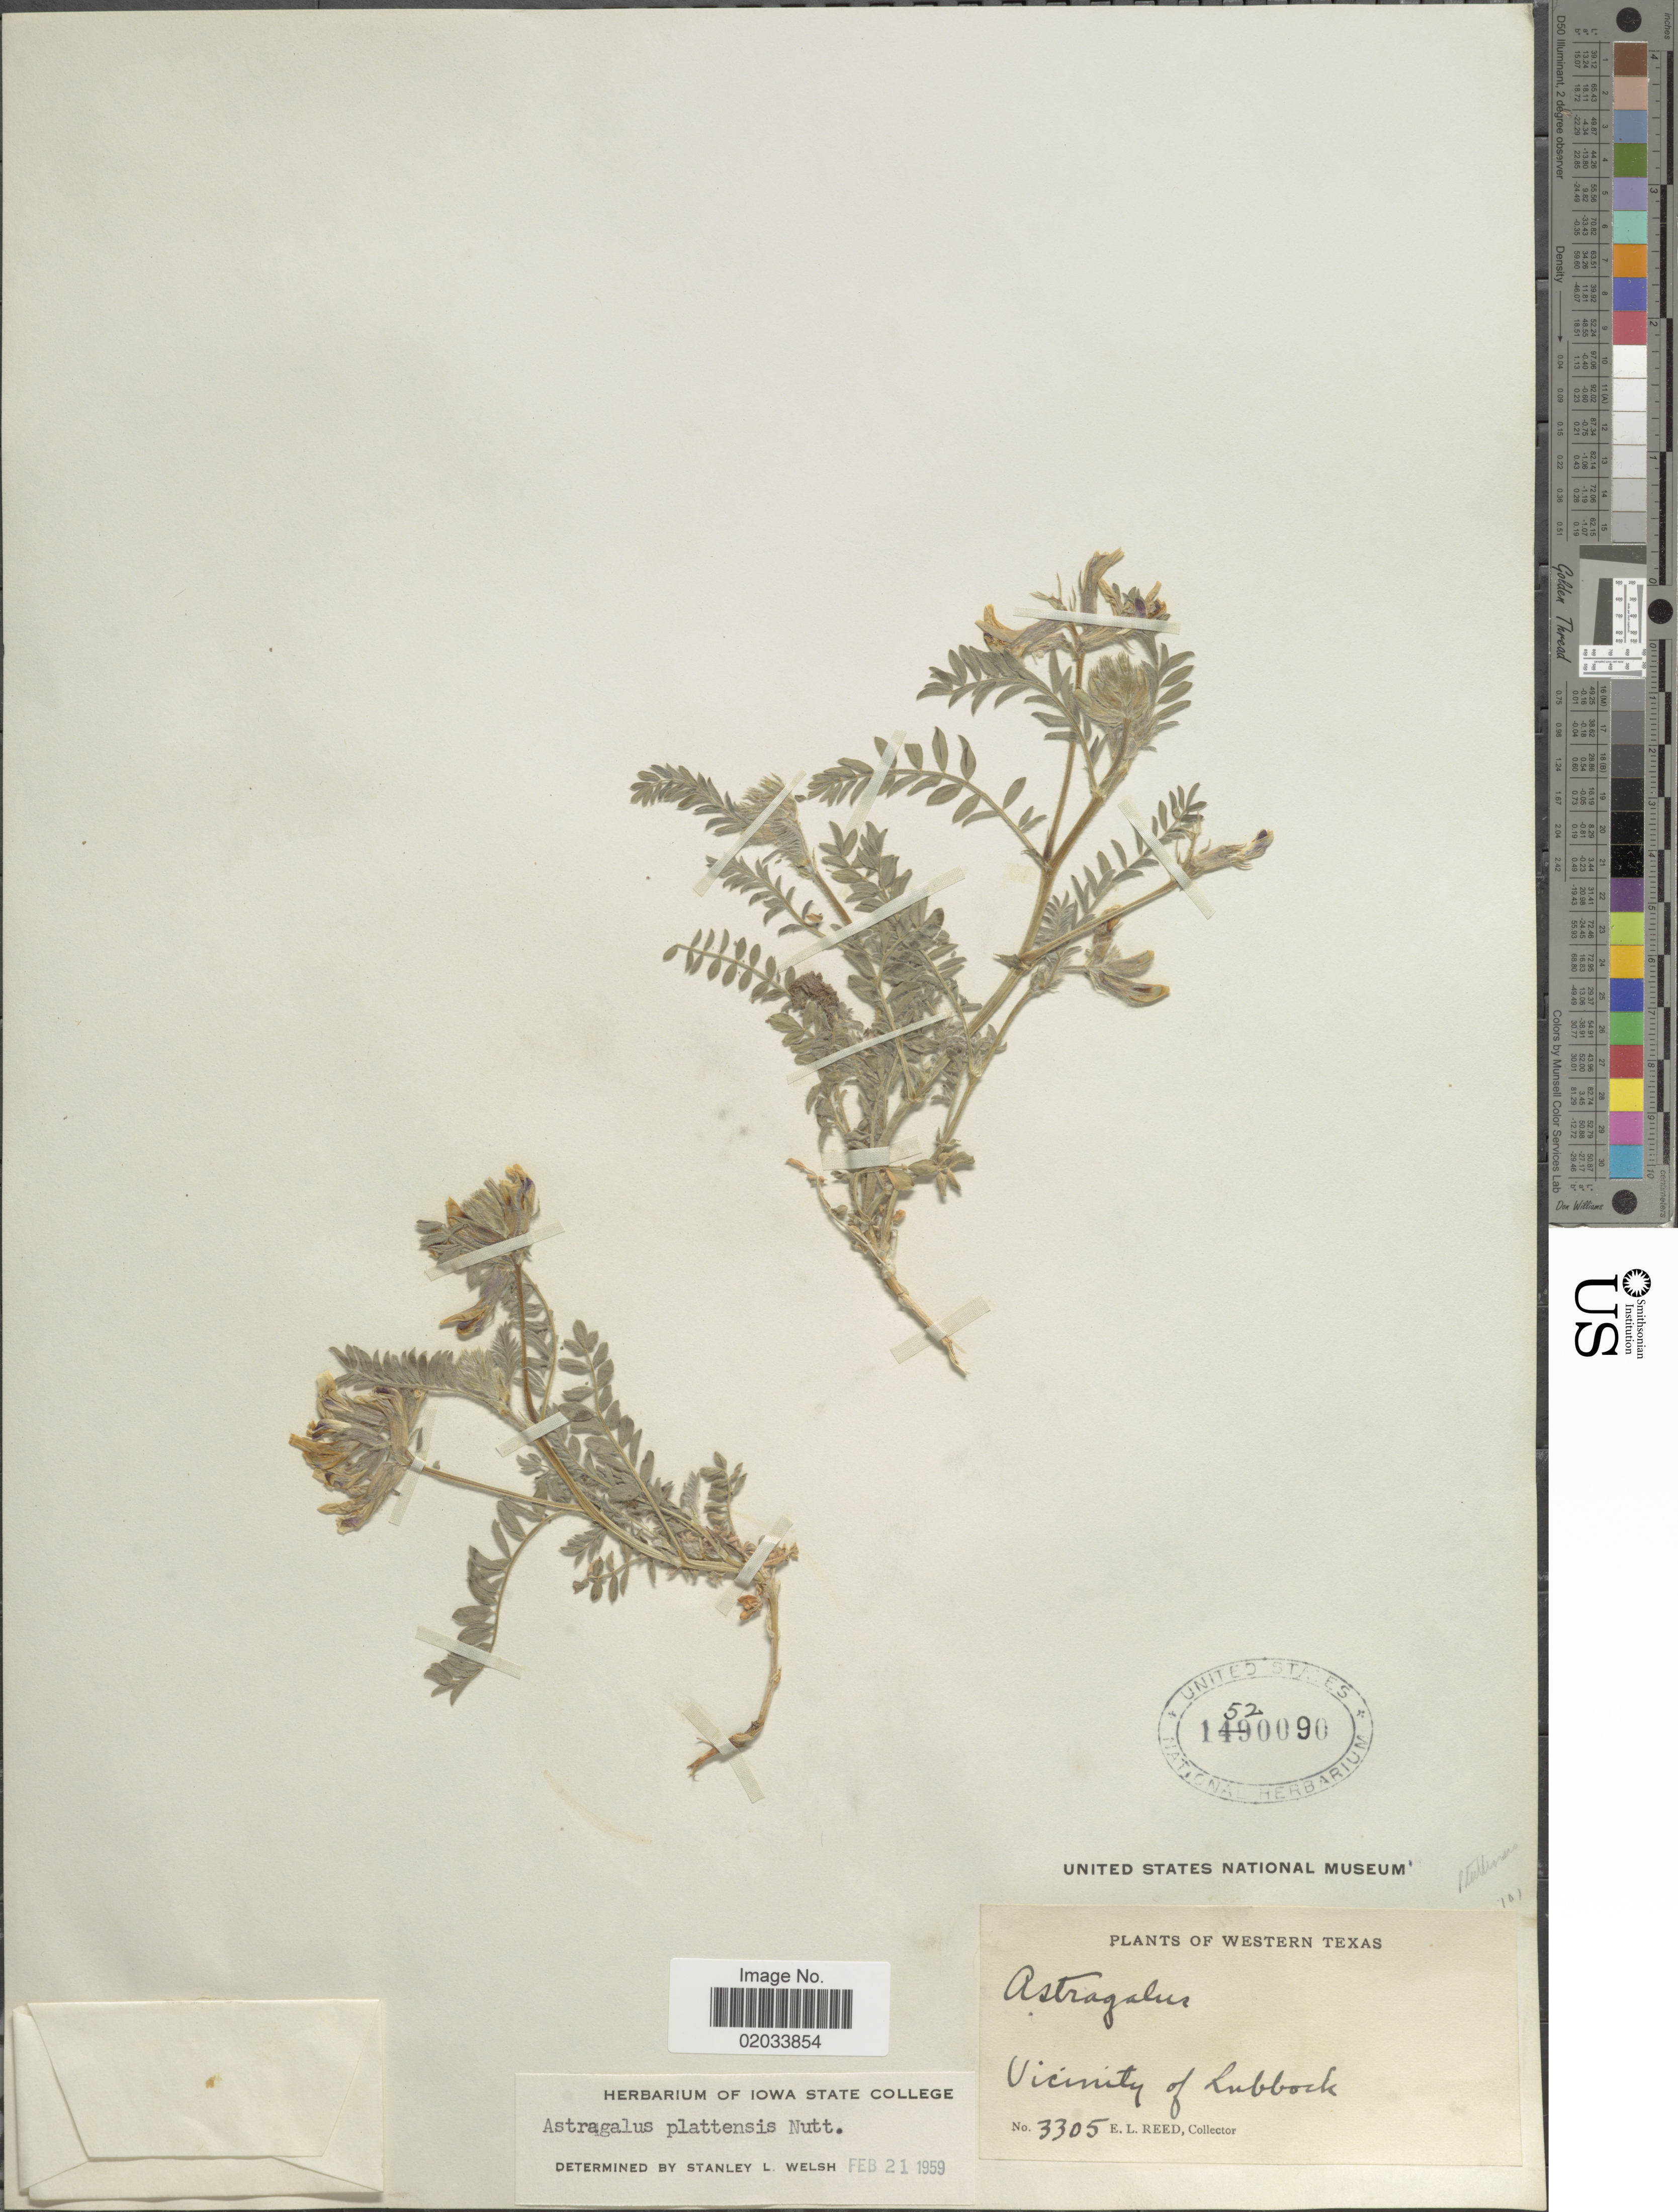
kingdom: Plantae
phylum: Tracheophyta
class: Magnoliopsida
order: Fabales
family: Fabaceae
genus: Astragalus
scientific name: Astragalus plattensis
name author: Nutt. ex Torr. & A. Gray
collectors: E. Reed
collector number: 3305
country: United States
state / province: Texas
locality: Western Texas, Vicinity of Lubbock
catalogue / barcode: US 1520090